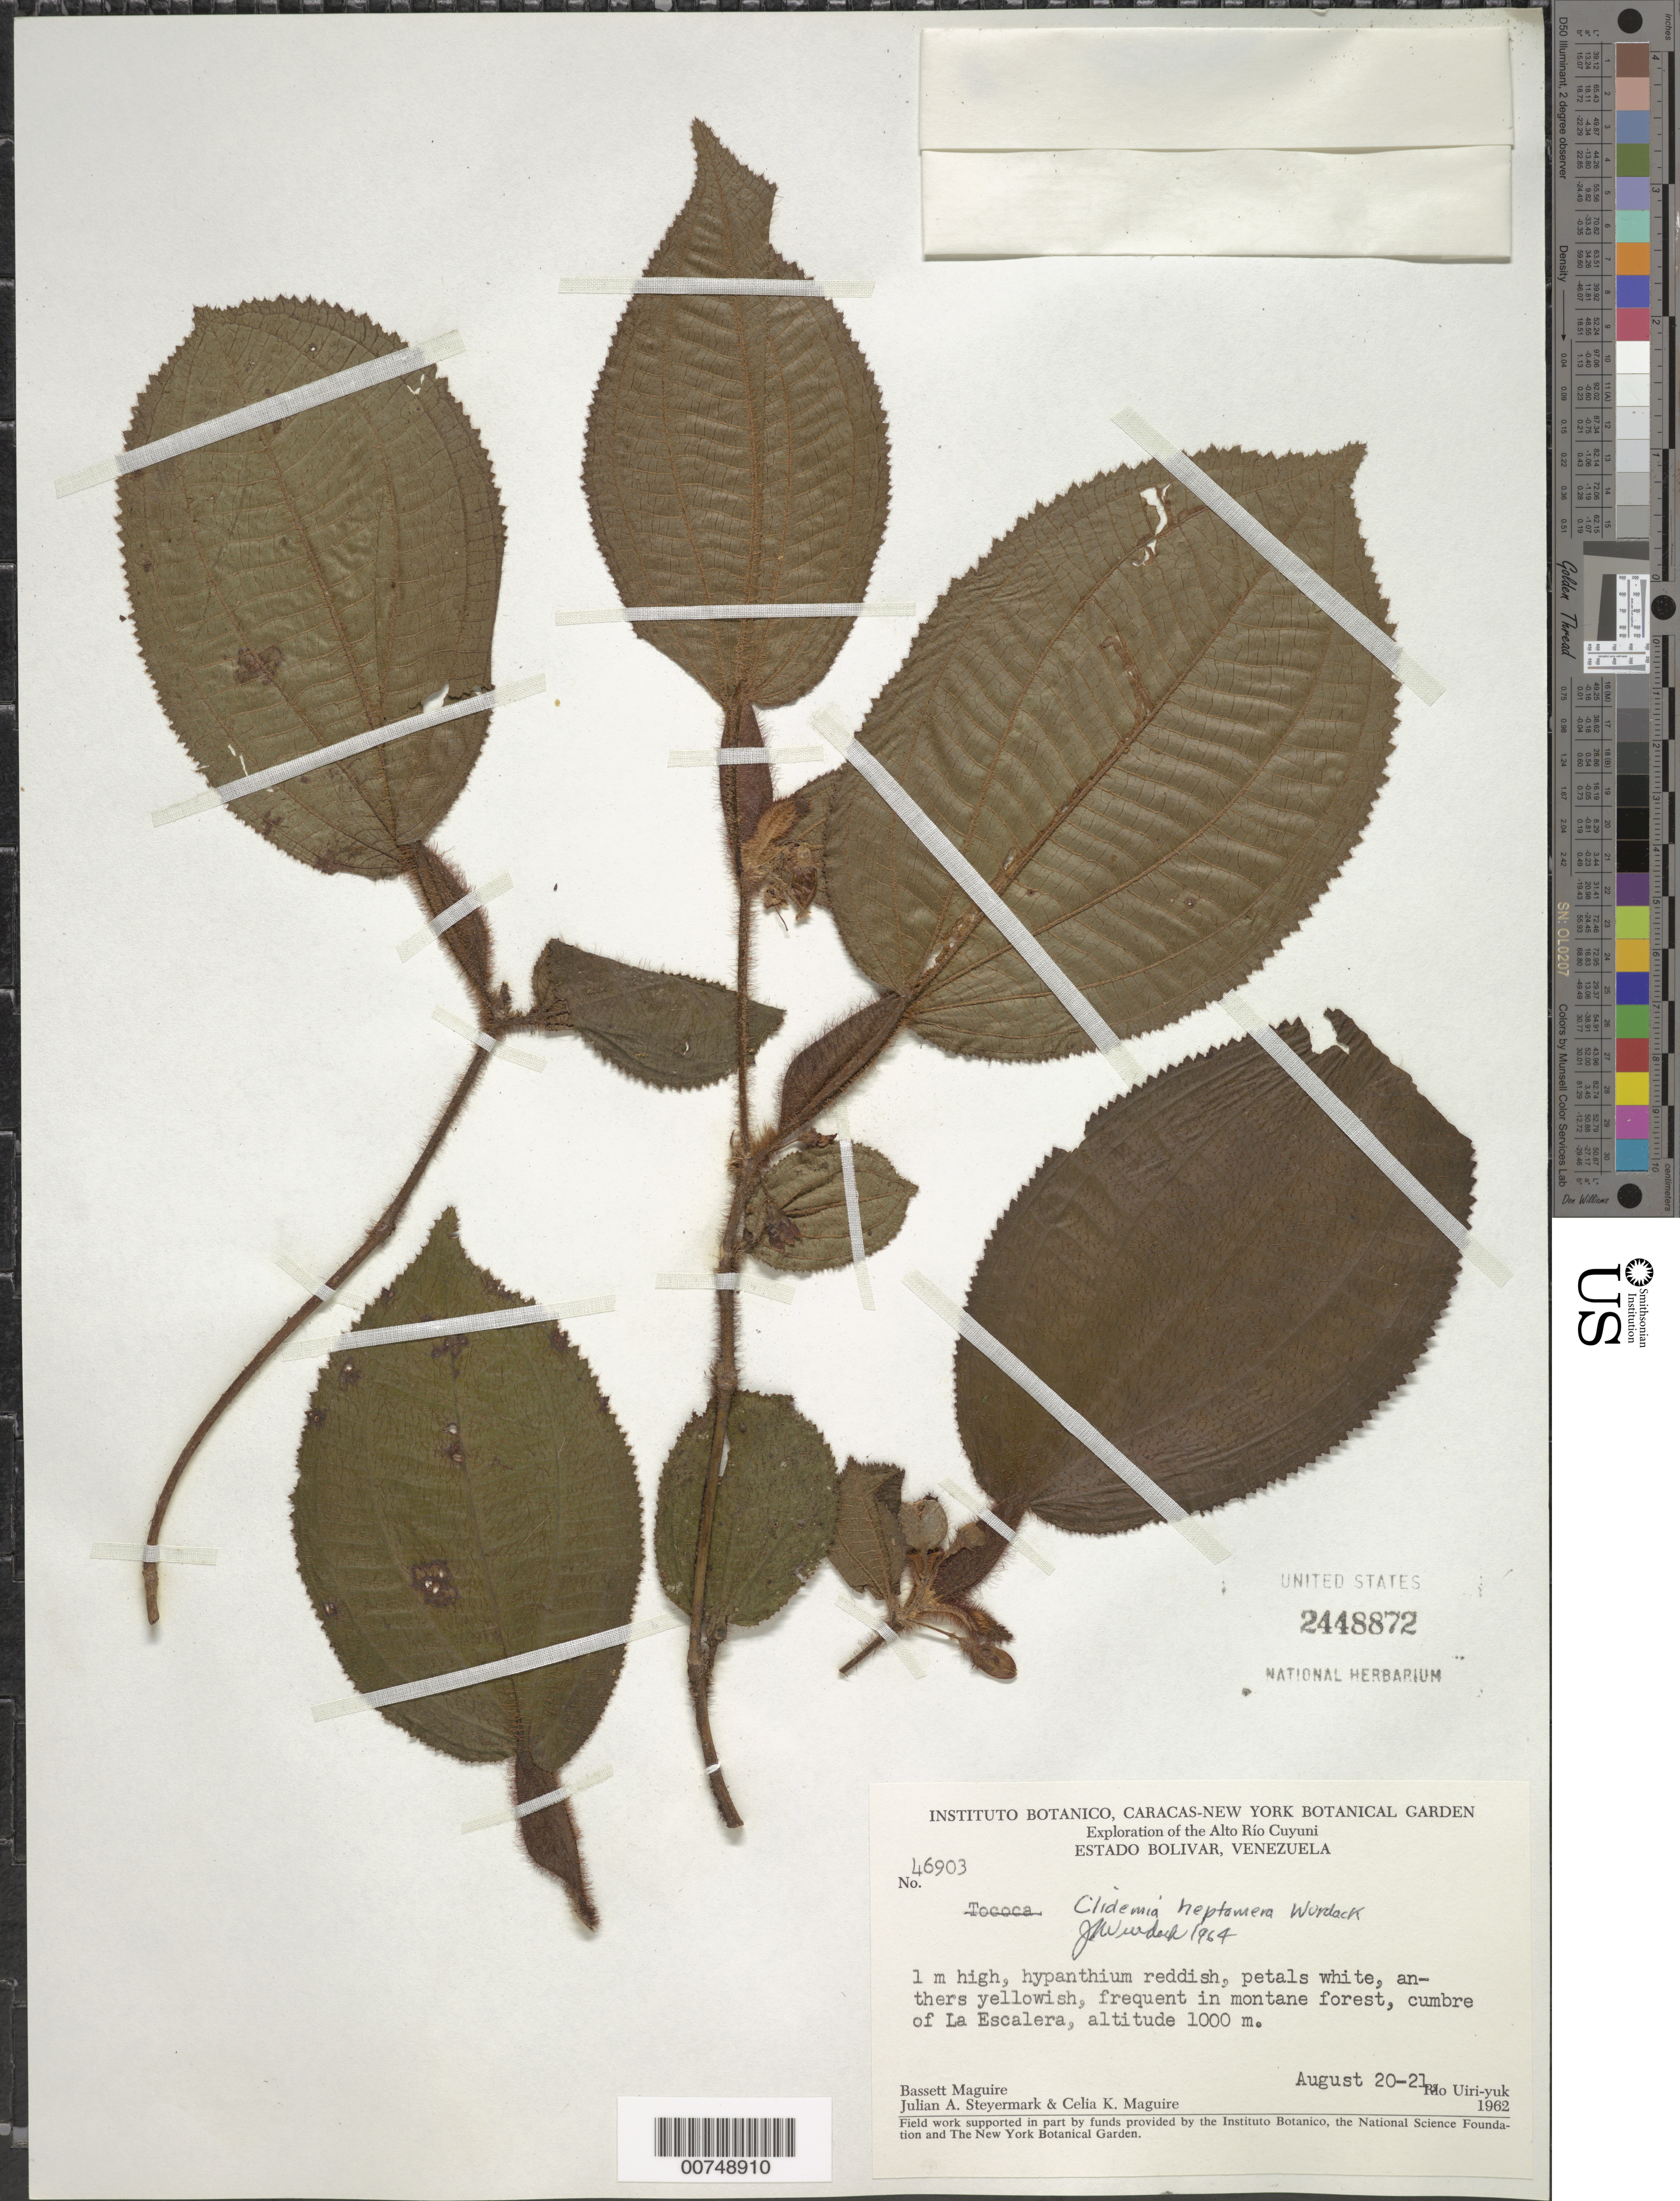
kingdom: Plantae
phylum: Tracheophyta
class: Magnoliopsida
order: Myrtales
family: Melastomataceae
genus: Clidemia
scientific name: Clidemia heptamera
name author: Wurdack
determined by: Wurdack, John J., (US), US (UNITED STATES)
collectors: B. Maguire, C. K. Maguire & J. Steyermark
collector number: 46903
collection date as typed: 20-Aug-62 to 21-Aug-62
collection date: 1962-08-20/1962-08-21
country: Venezuela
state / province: Bolívar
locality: Alto Río Cuyuni, Río Uiri-yuk, La Escalera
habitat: Montane forest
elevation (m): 1000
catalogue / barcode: US 2448872